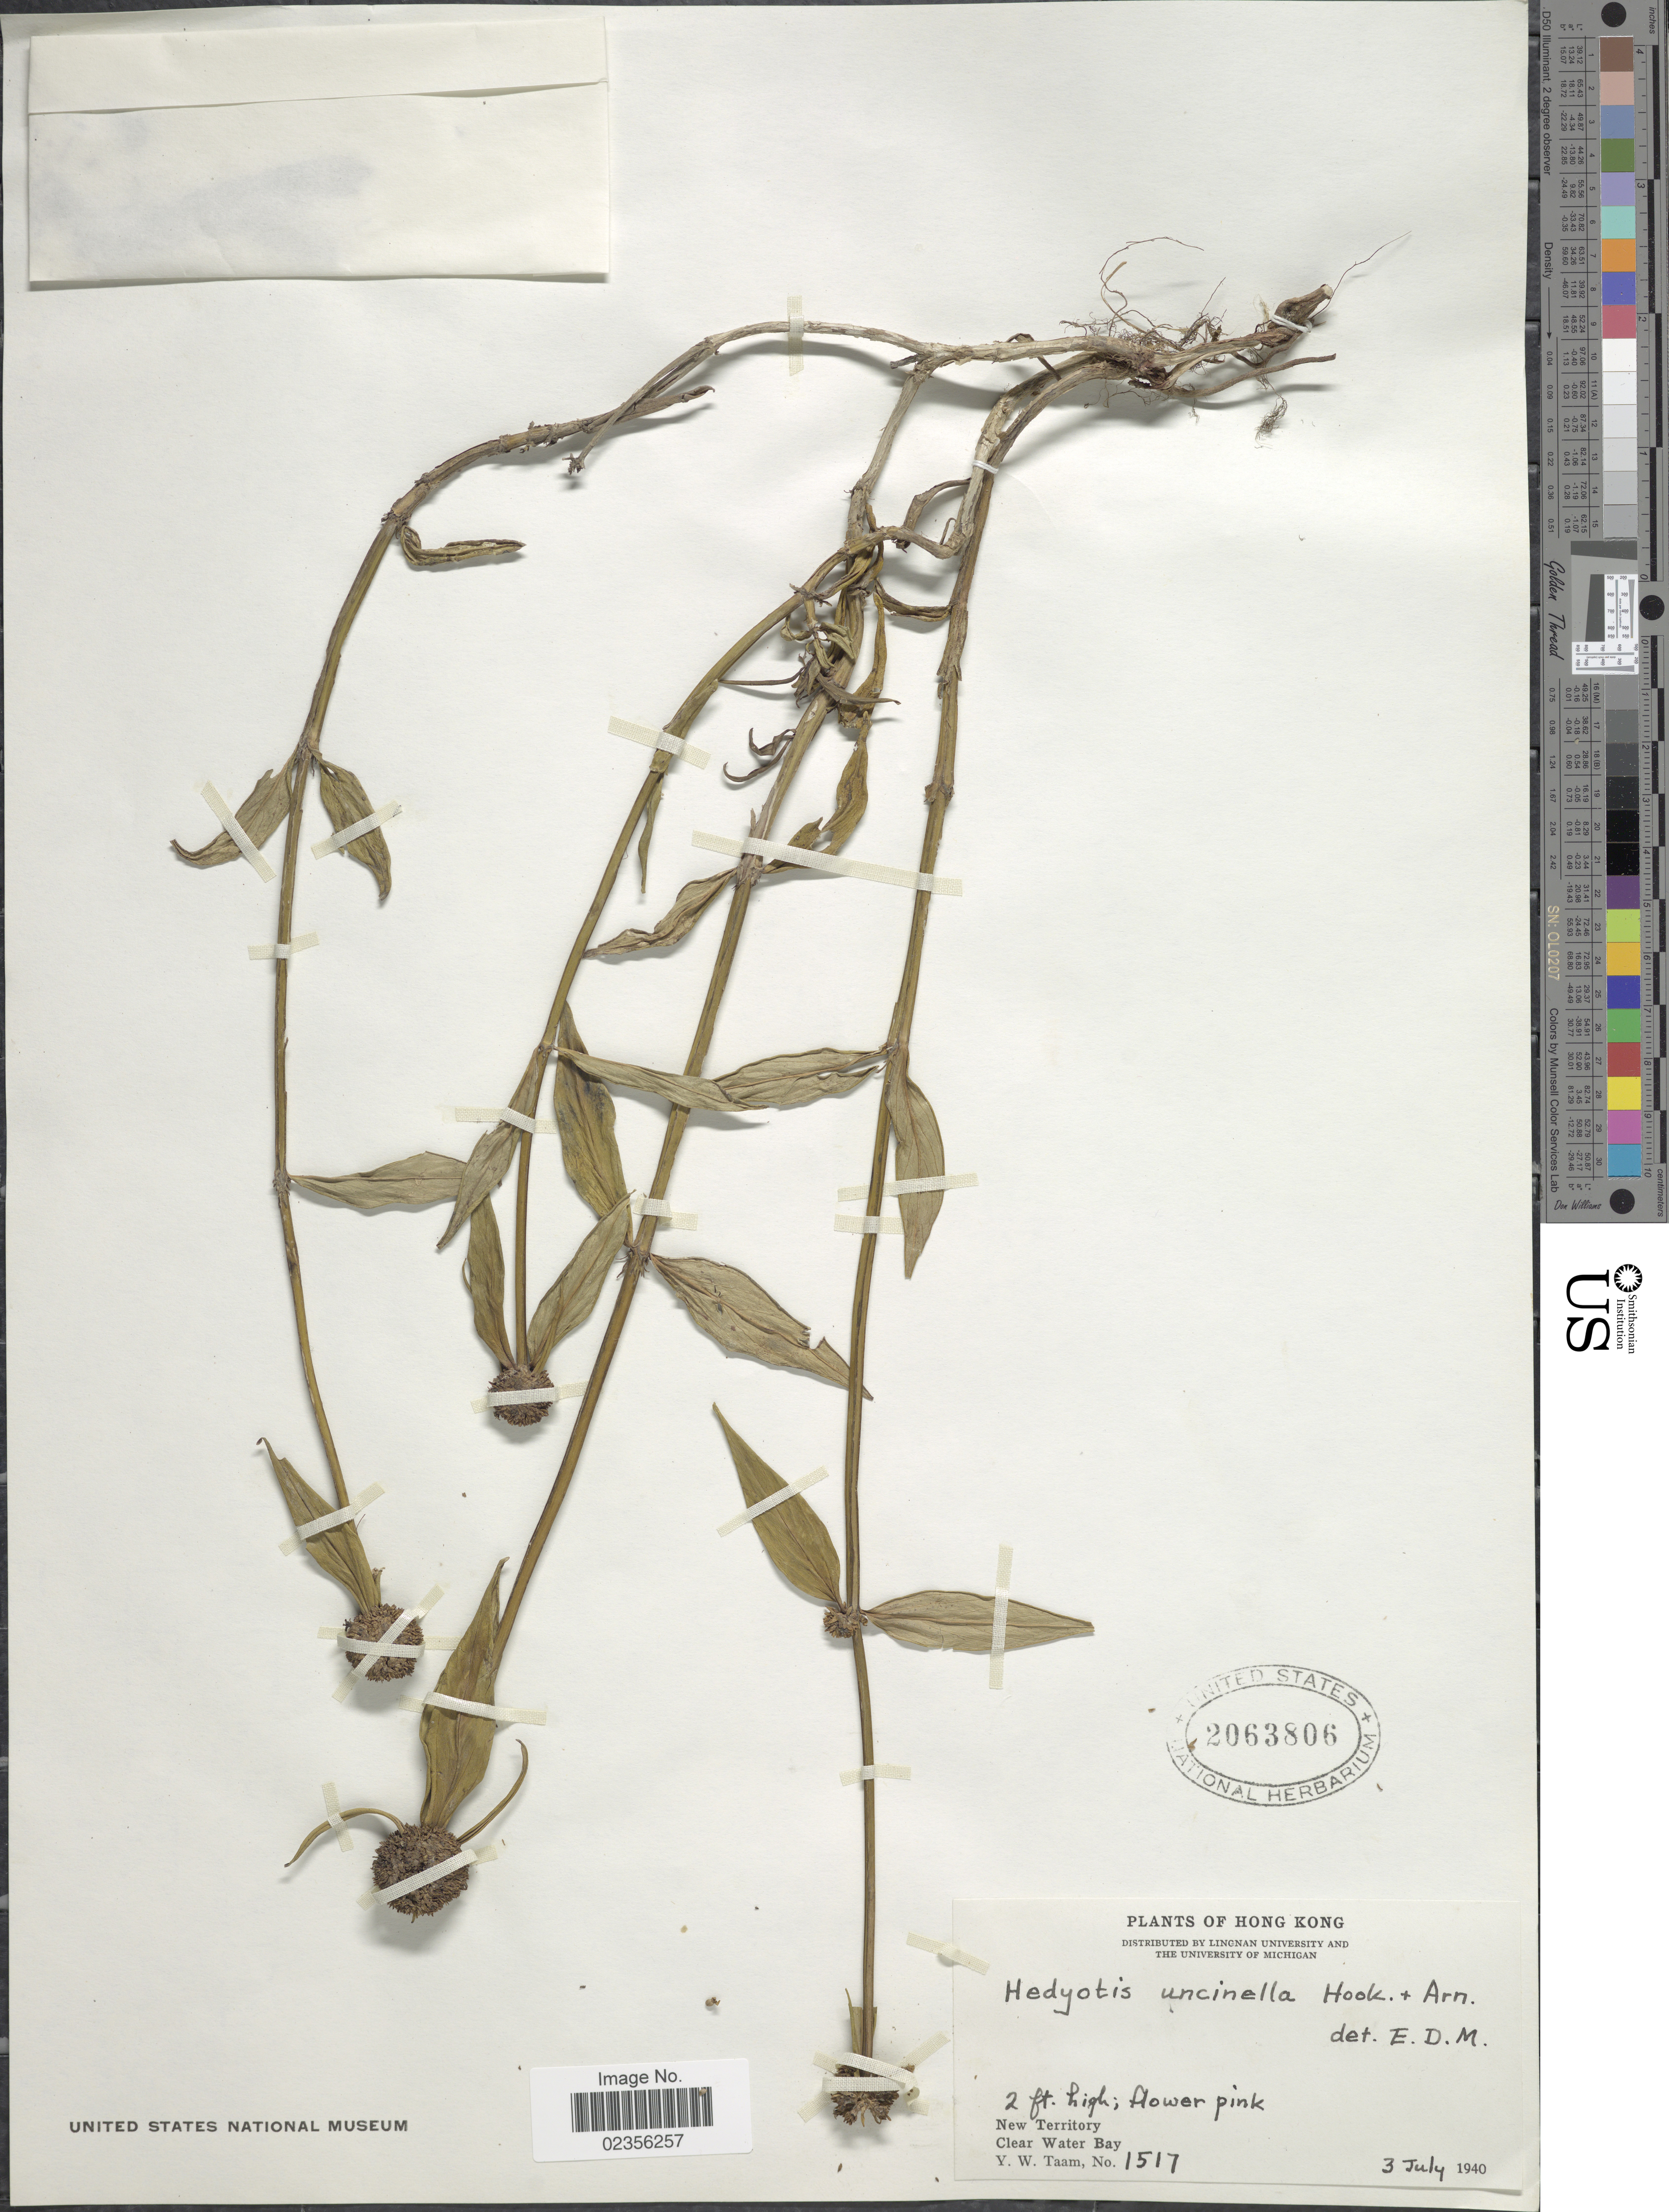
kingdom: Plantae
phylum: Tracheophyta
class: Magnoliopsida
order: Gentianales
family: Rubiaceae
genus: Hedyotis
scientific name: Hedyotis uncinella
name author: Hook. & Arn.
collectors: Y. W. Taam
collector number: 1517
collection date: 1940-07-03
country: China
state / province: Hong Kong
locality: New Territory, Clear Water Bay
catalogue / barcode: US 2063806